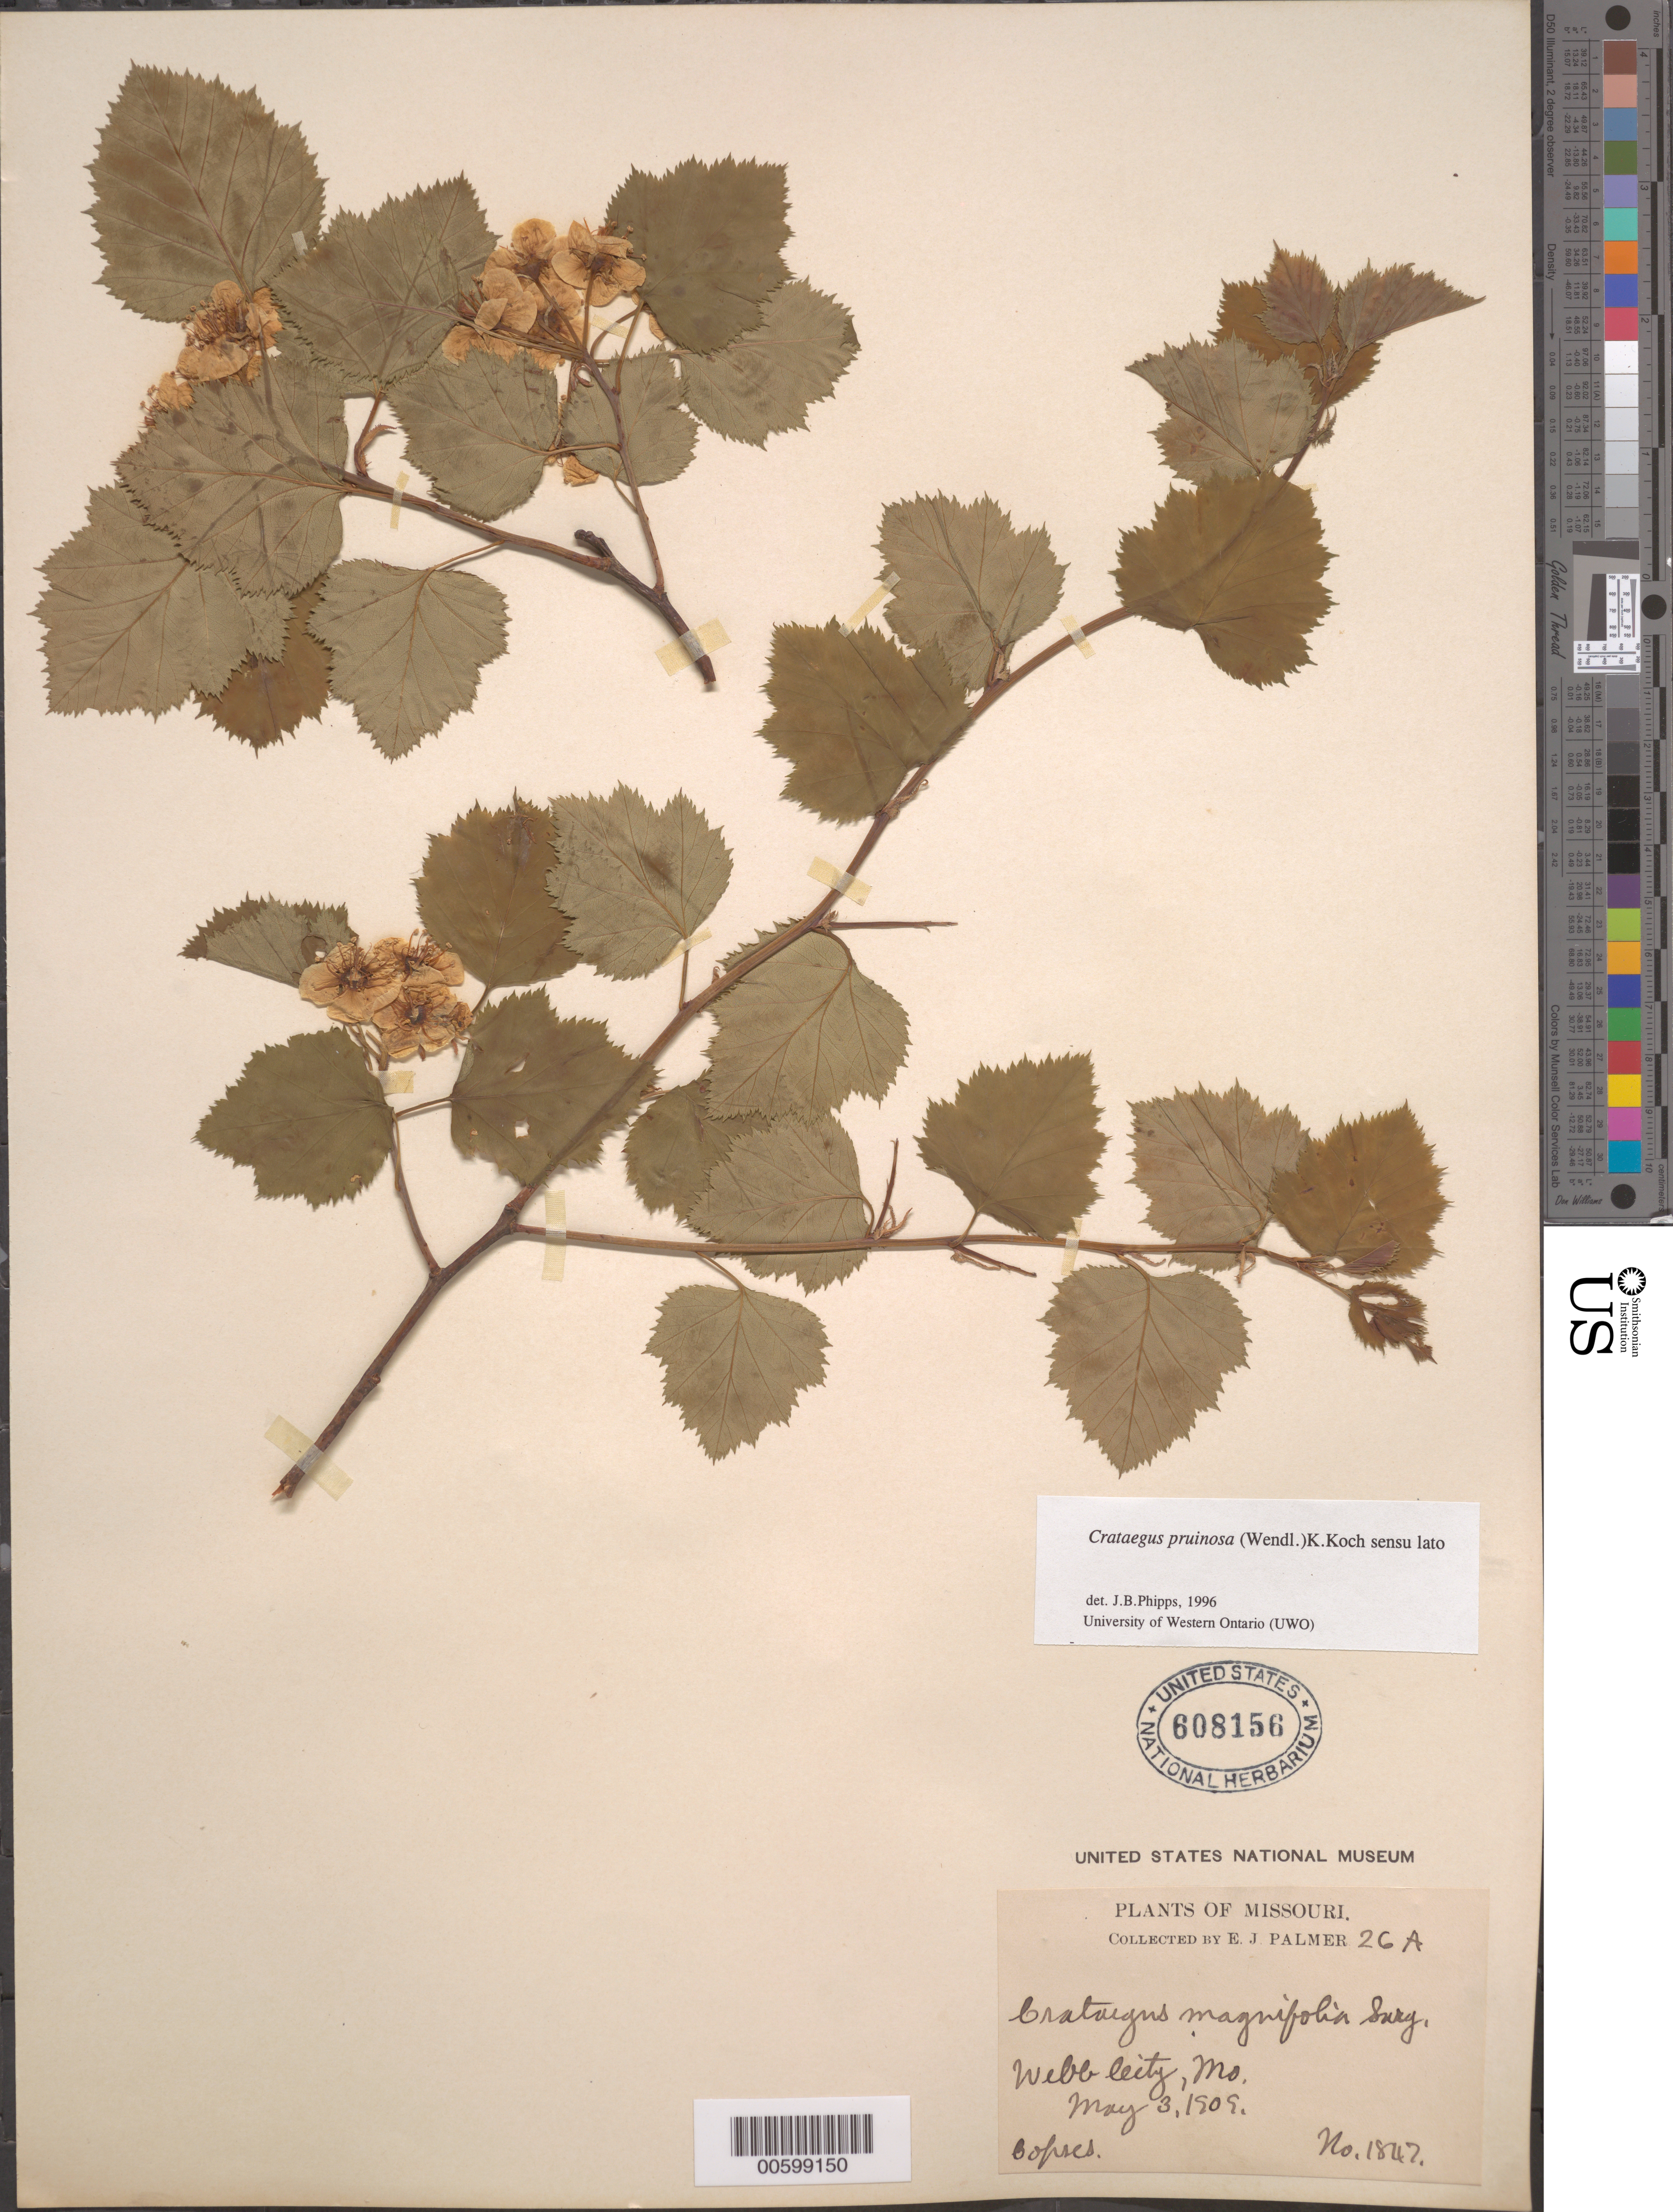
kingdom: Plantae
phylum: Tracheophyta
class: Magnoliopsida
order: Rosales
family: Rosaceae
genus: Crataegus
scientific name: Crataegus pruinosa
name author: (H.L. Wendl.) K. Koch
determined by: Phipps, James B., (UWO), University of Western Ontario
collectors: E. J. Palmer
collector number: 1847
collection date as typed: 03 May 1909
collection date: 1909-05-03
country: United States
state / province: Missouri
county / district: Jasper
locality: Webb City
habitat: Copses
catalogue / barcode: US 608156